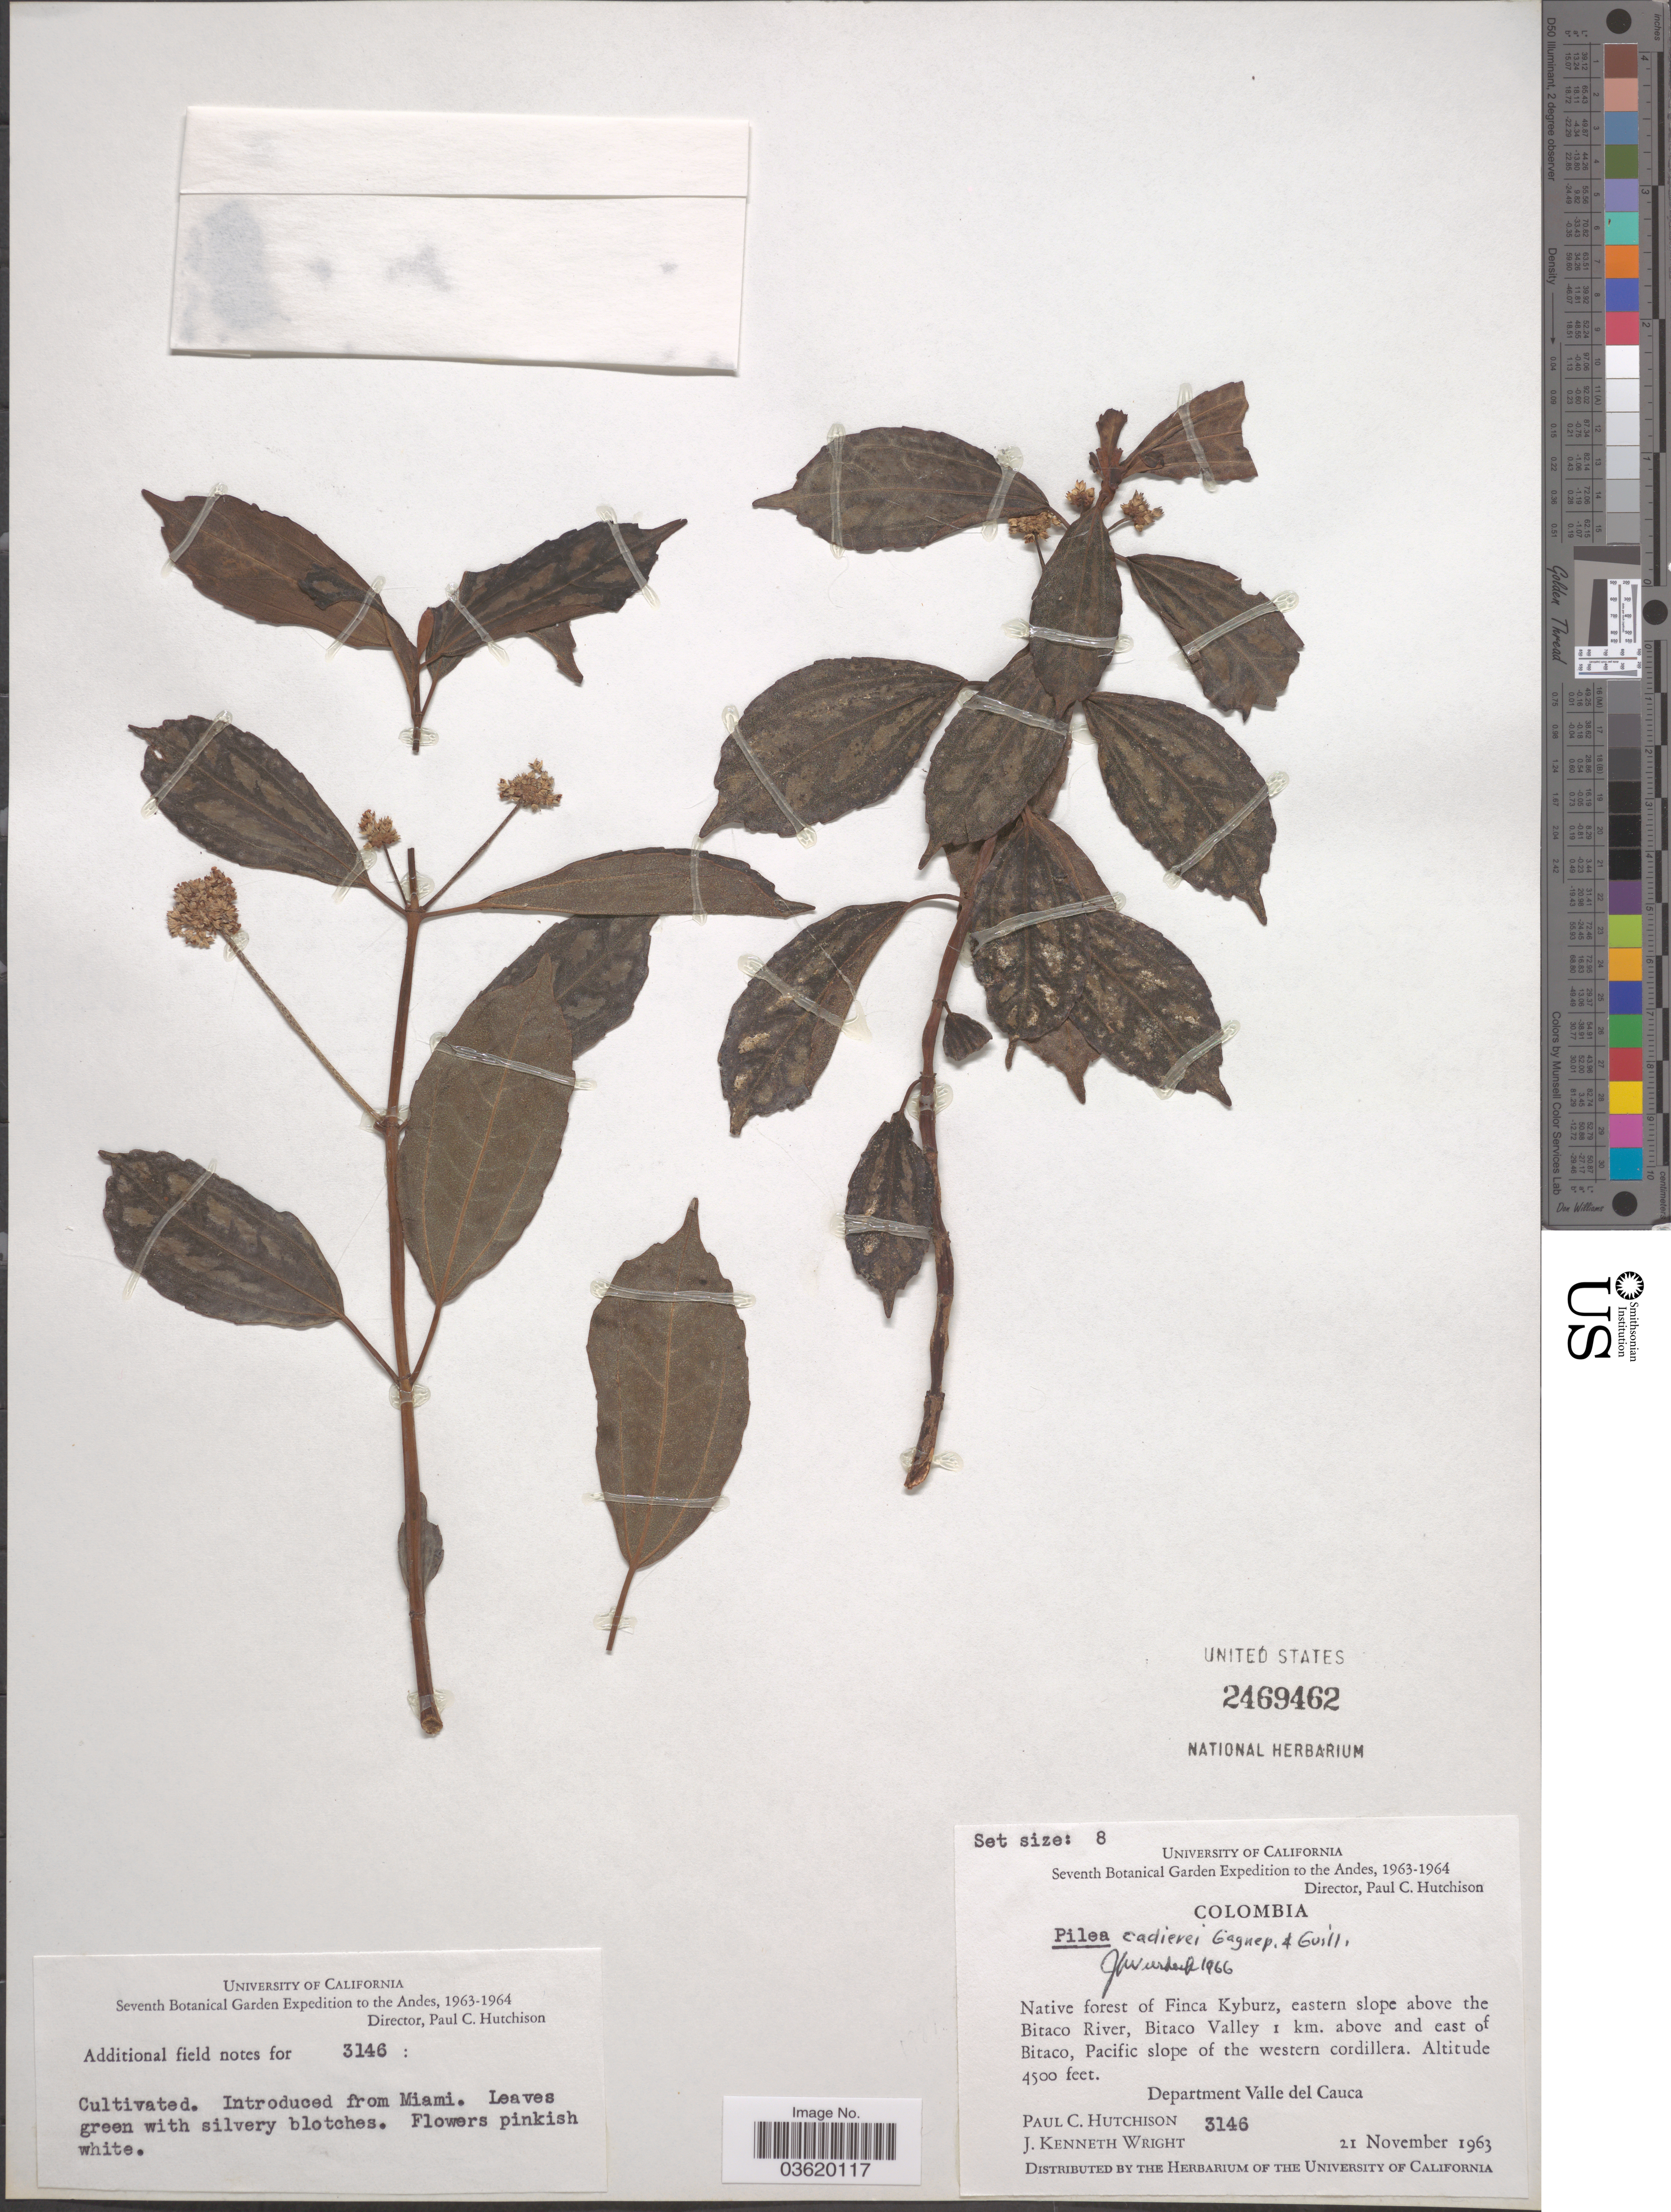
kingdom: Plantae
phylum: Tracheophyta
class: Magnoliopsida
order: Rosales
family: Urticaceae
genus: Pilea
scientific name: Pilea cadierei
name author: Gagnep. & Guillaumin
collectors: P. C. Hutchison & J. K. Wright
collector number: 3146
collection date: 1963-11-21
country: Colombia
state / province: Valle del Cauca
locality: The Andes. Native forest of Finca Kyburz, eastern slope above the Bitaco River, Bitaco Valley 1 km. above and east of Bitaco, Pacific slope of the western cordillera. Department Valle del Cauca.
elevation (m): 1372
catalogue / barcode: US 2469462